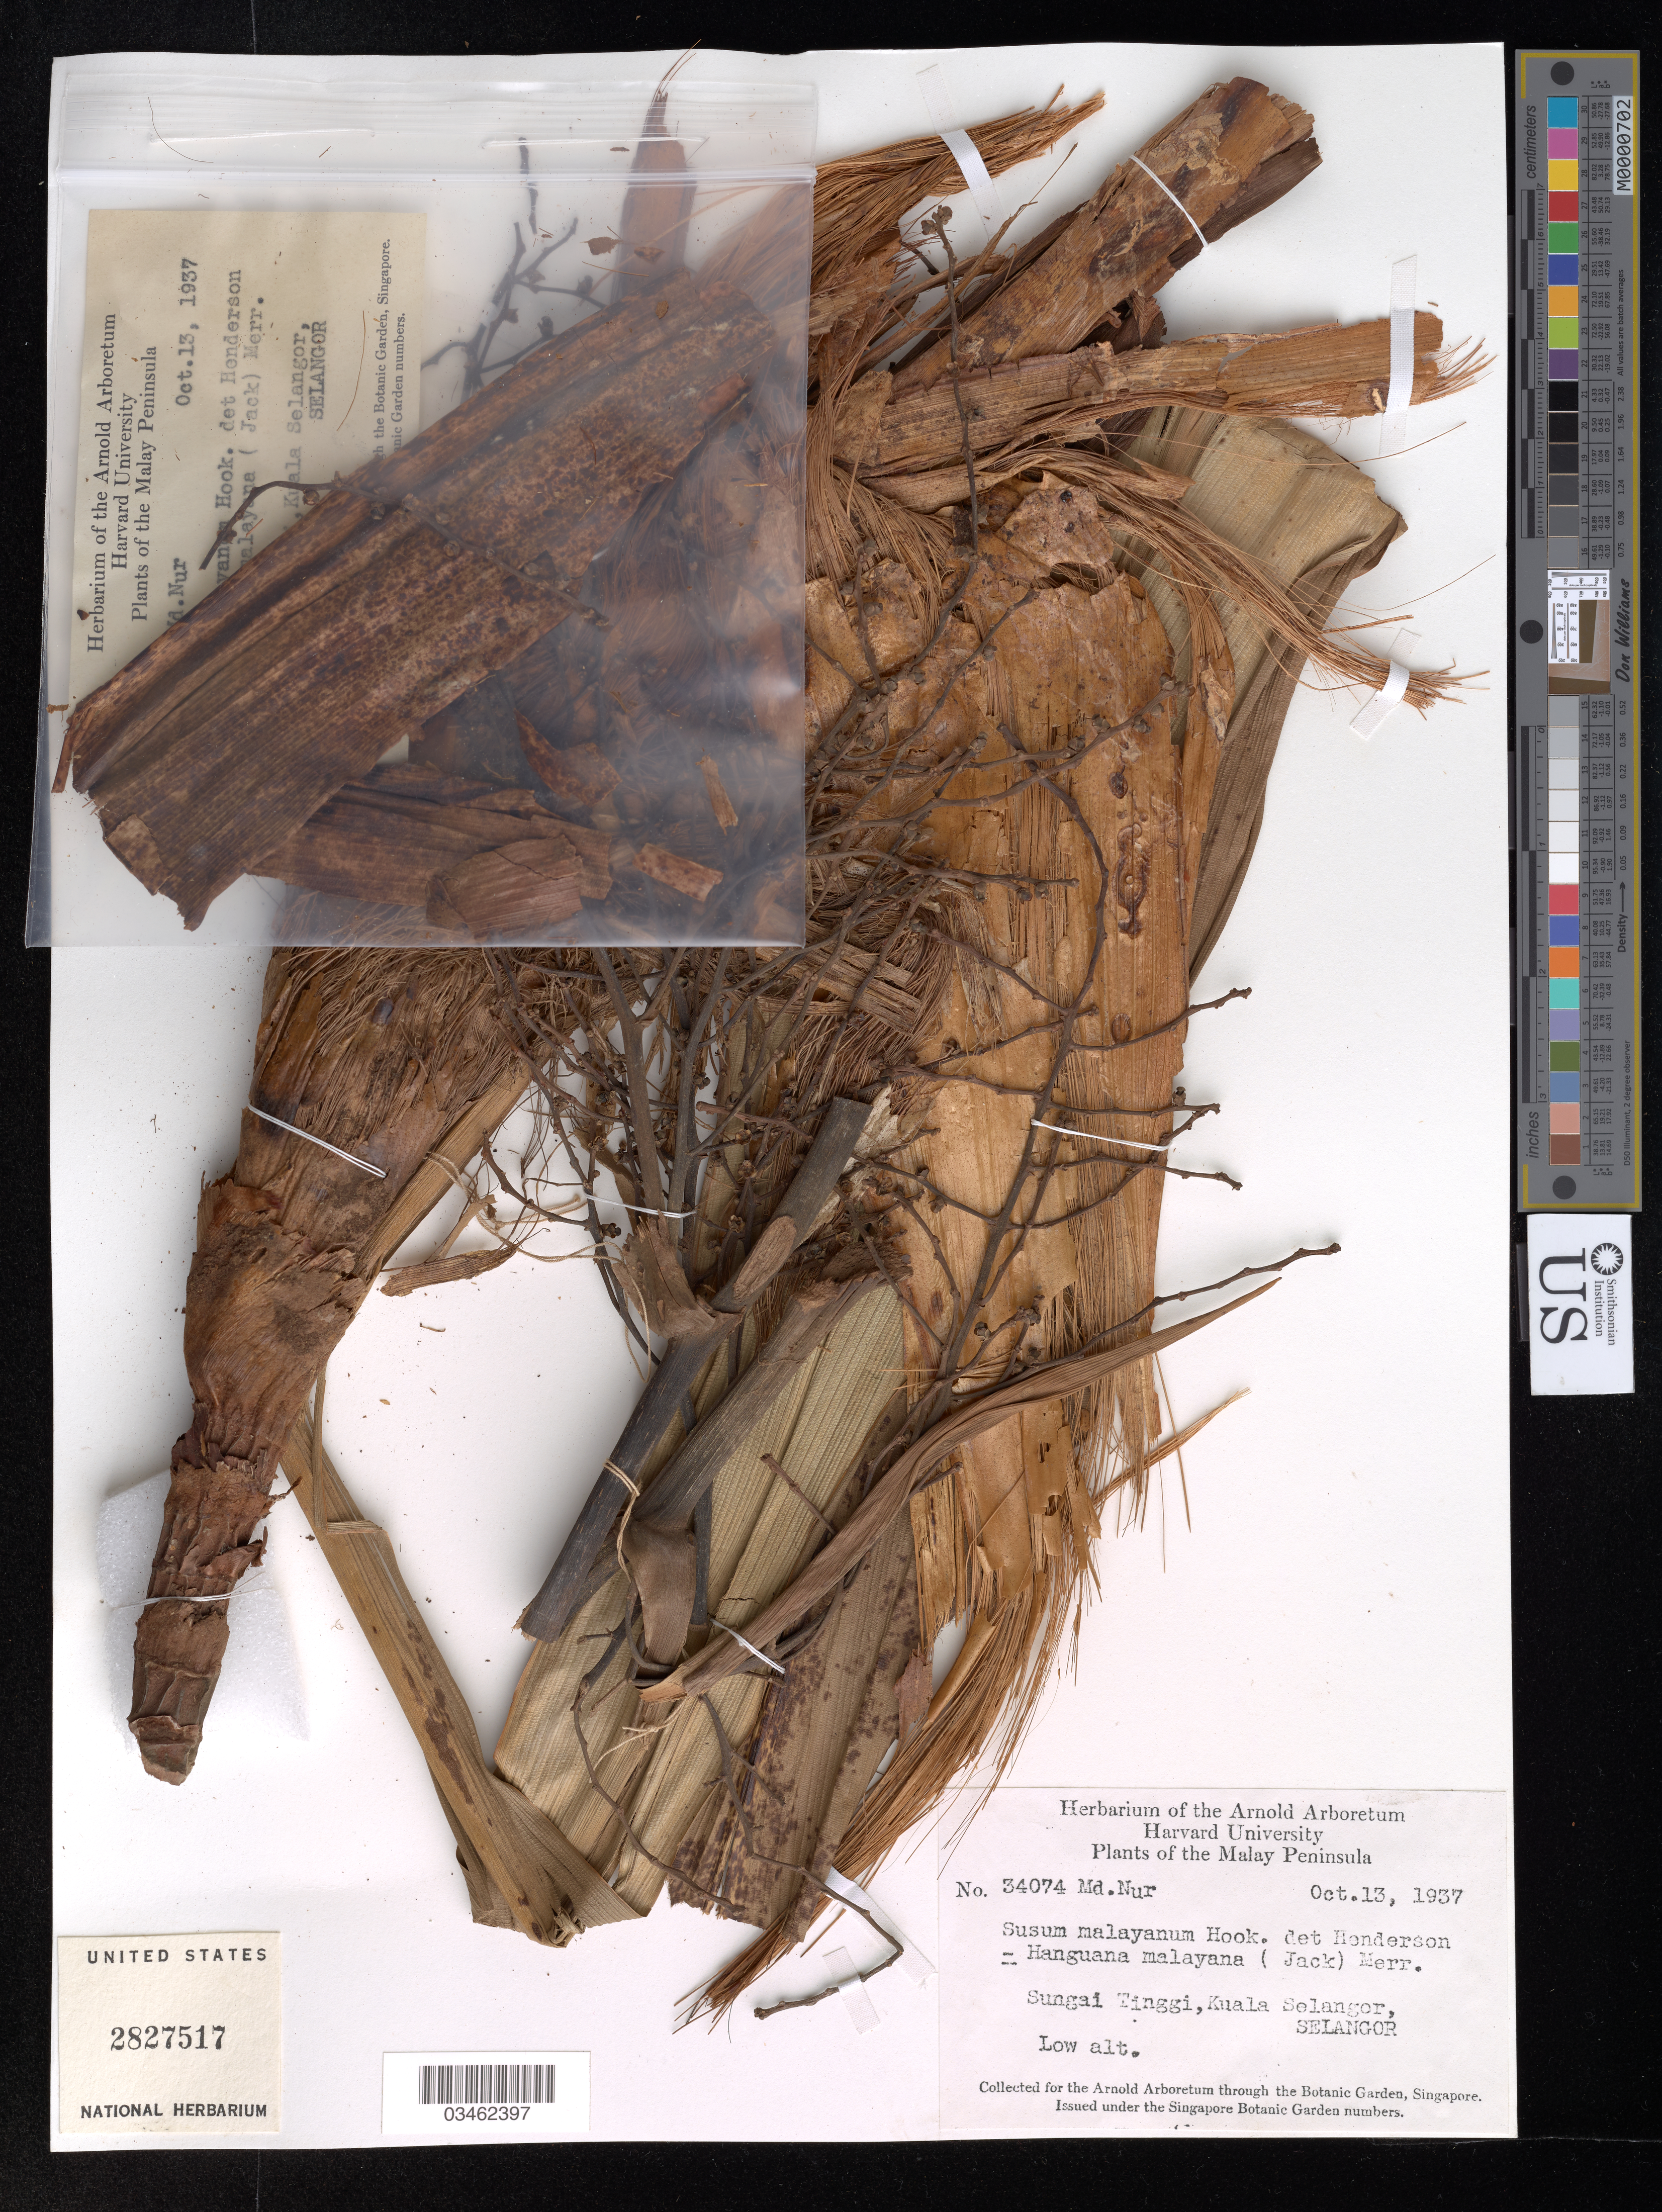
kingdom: Plantae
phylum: Tracheophyta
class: Liliopsida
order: Commelinales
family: Hanguanaceae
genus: Hanguana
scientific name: Hanguana malayana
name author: (Jack) Merr.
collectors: Ex herb. of the Arnold Arboretum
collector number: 34074 Md. Nur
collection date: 1937-10-13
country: Malaysia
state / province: Selangor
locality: Sungai Tinggi, Kuala Selangor.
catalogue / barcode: US 2827517